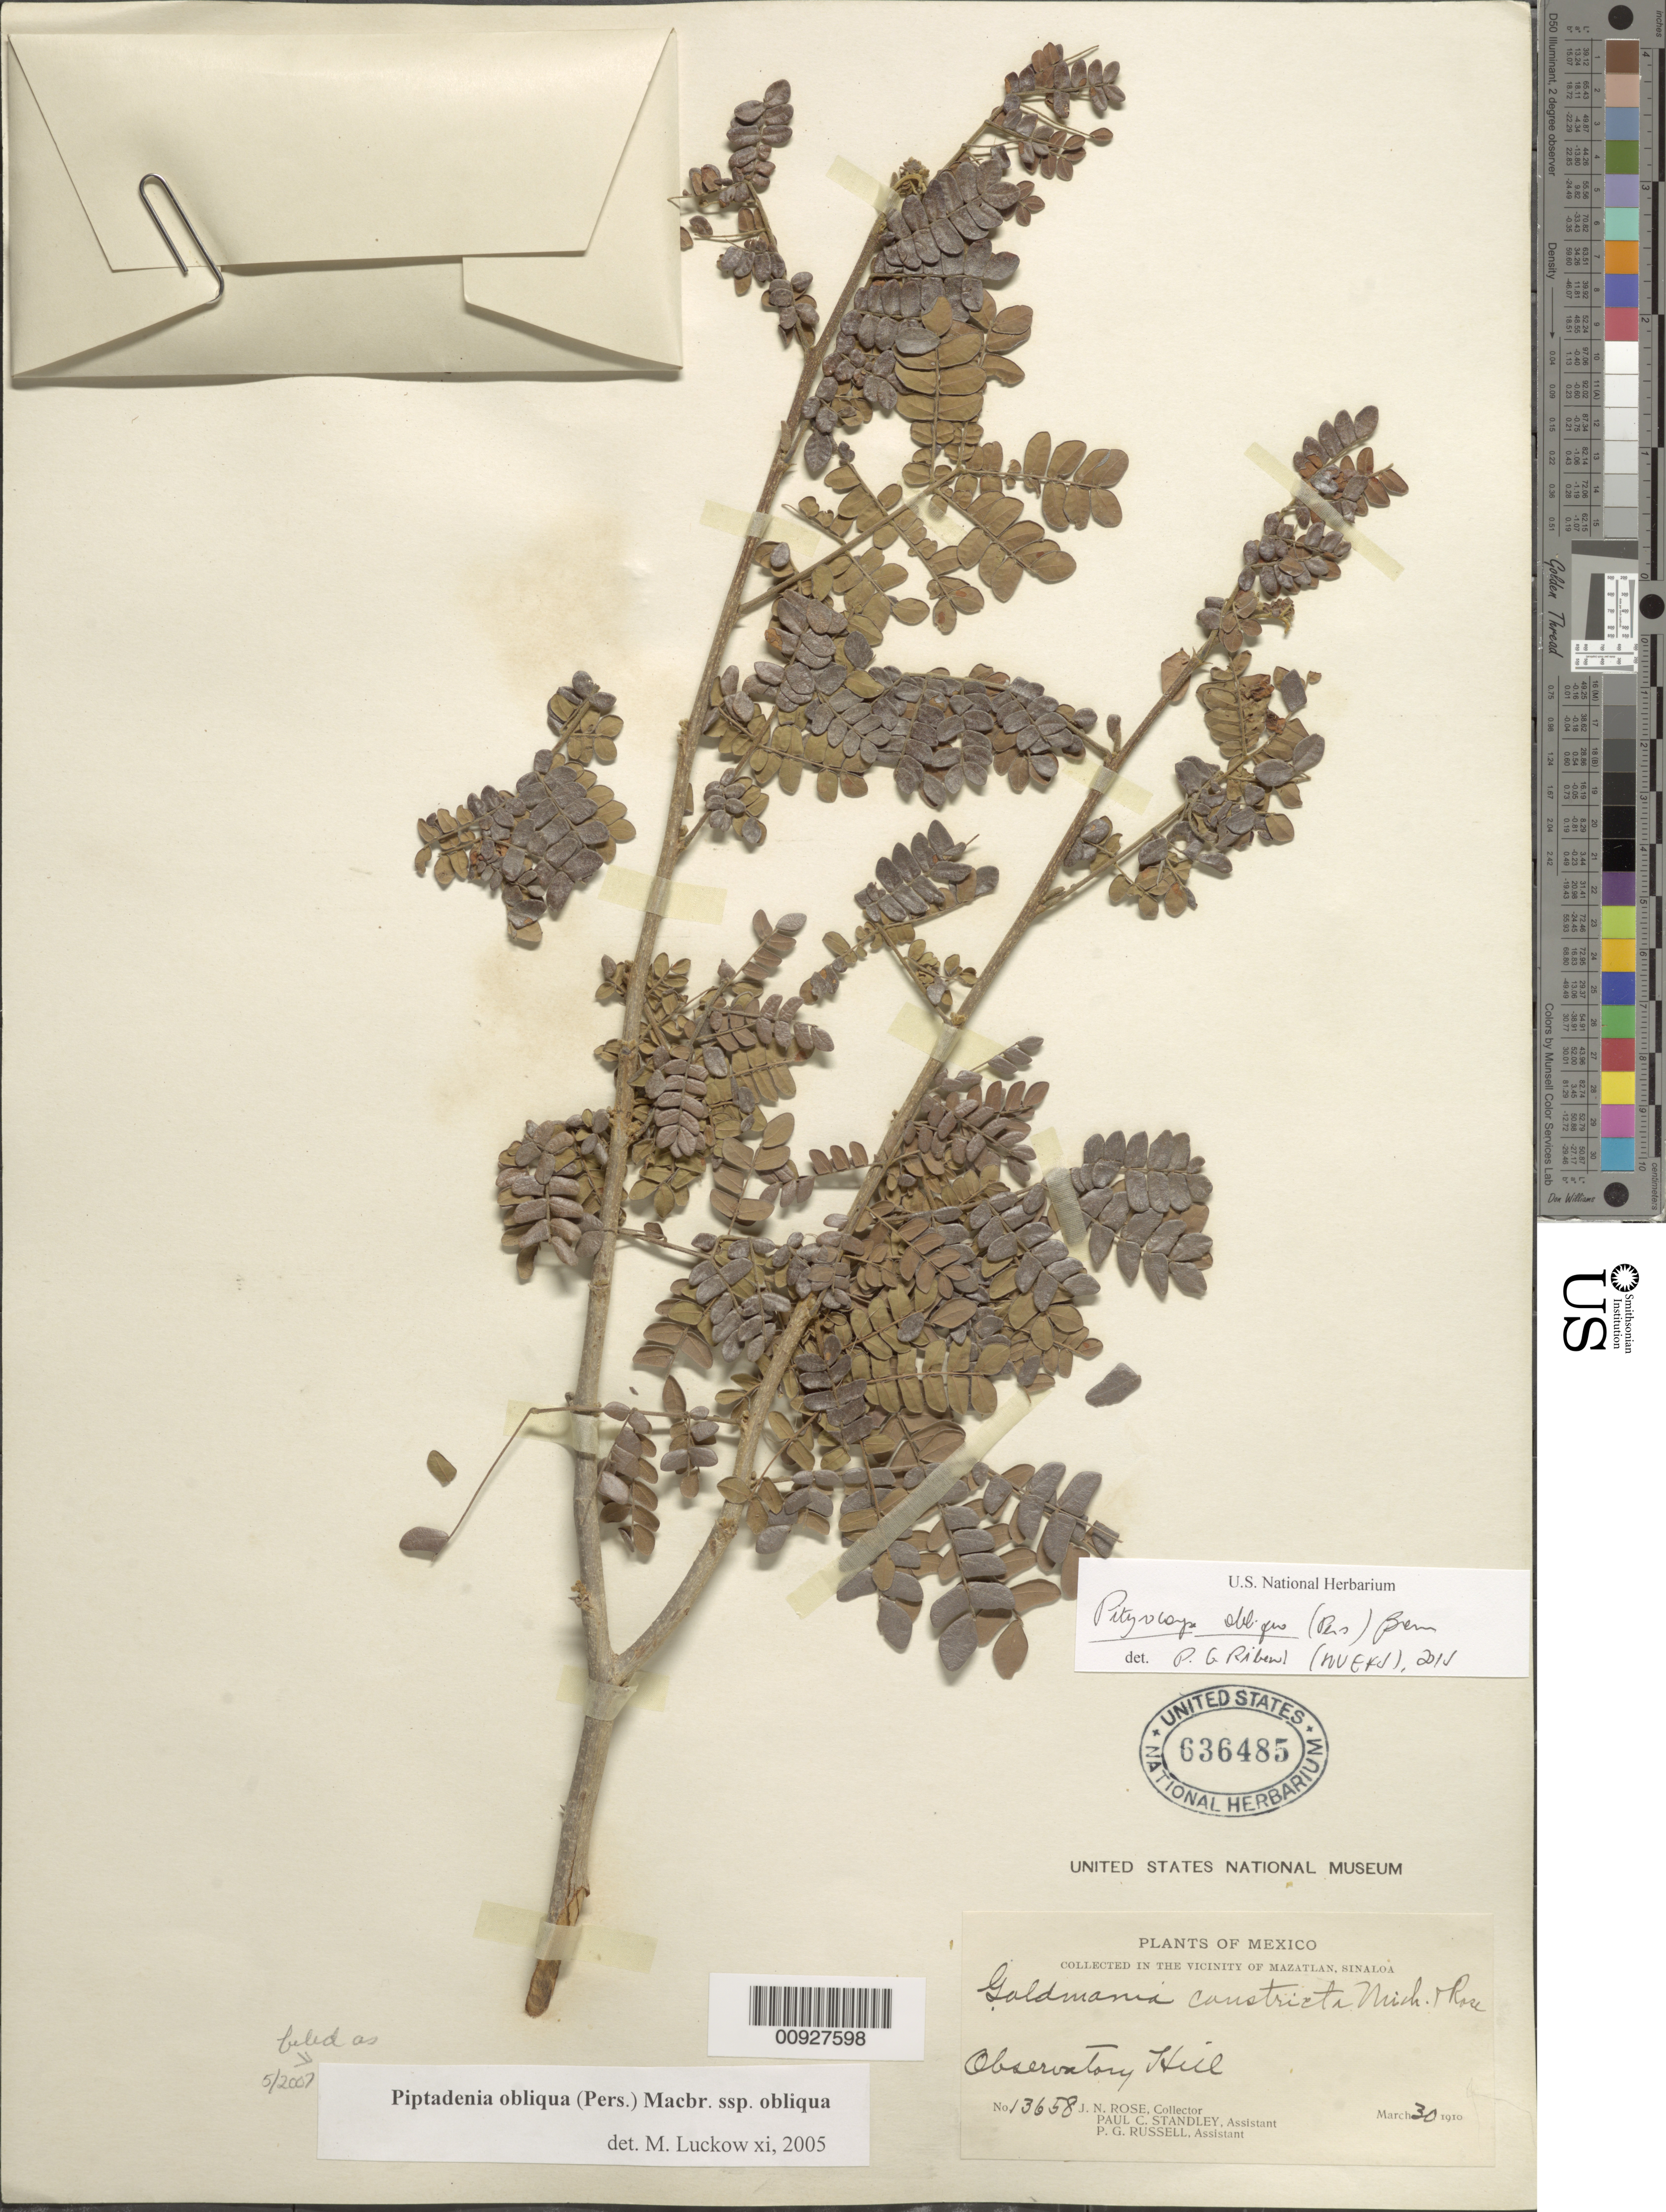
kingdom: Plantae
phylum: Tracheophyta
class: Magnoliopsida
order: Fabales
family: Fabaceae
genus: Pityrocarpa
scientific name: Pityrocarpa obliqua subsp. obliqua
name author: (Pers.) Brenan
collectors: J. N. Rose, P. C. Standley & P. G. Russell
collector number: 13658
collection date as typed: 30 Mar 1910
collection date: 1910-03-30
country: Mexico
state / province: Sinaloa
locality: Observatory Hill in the vicinity of Mazatlán, Sinaloa.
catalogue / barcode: US 636485